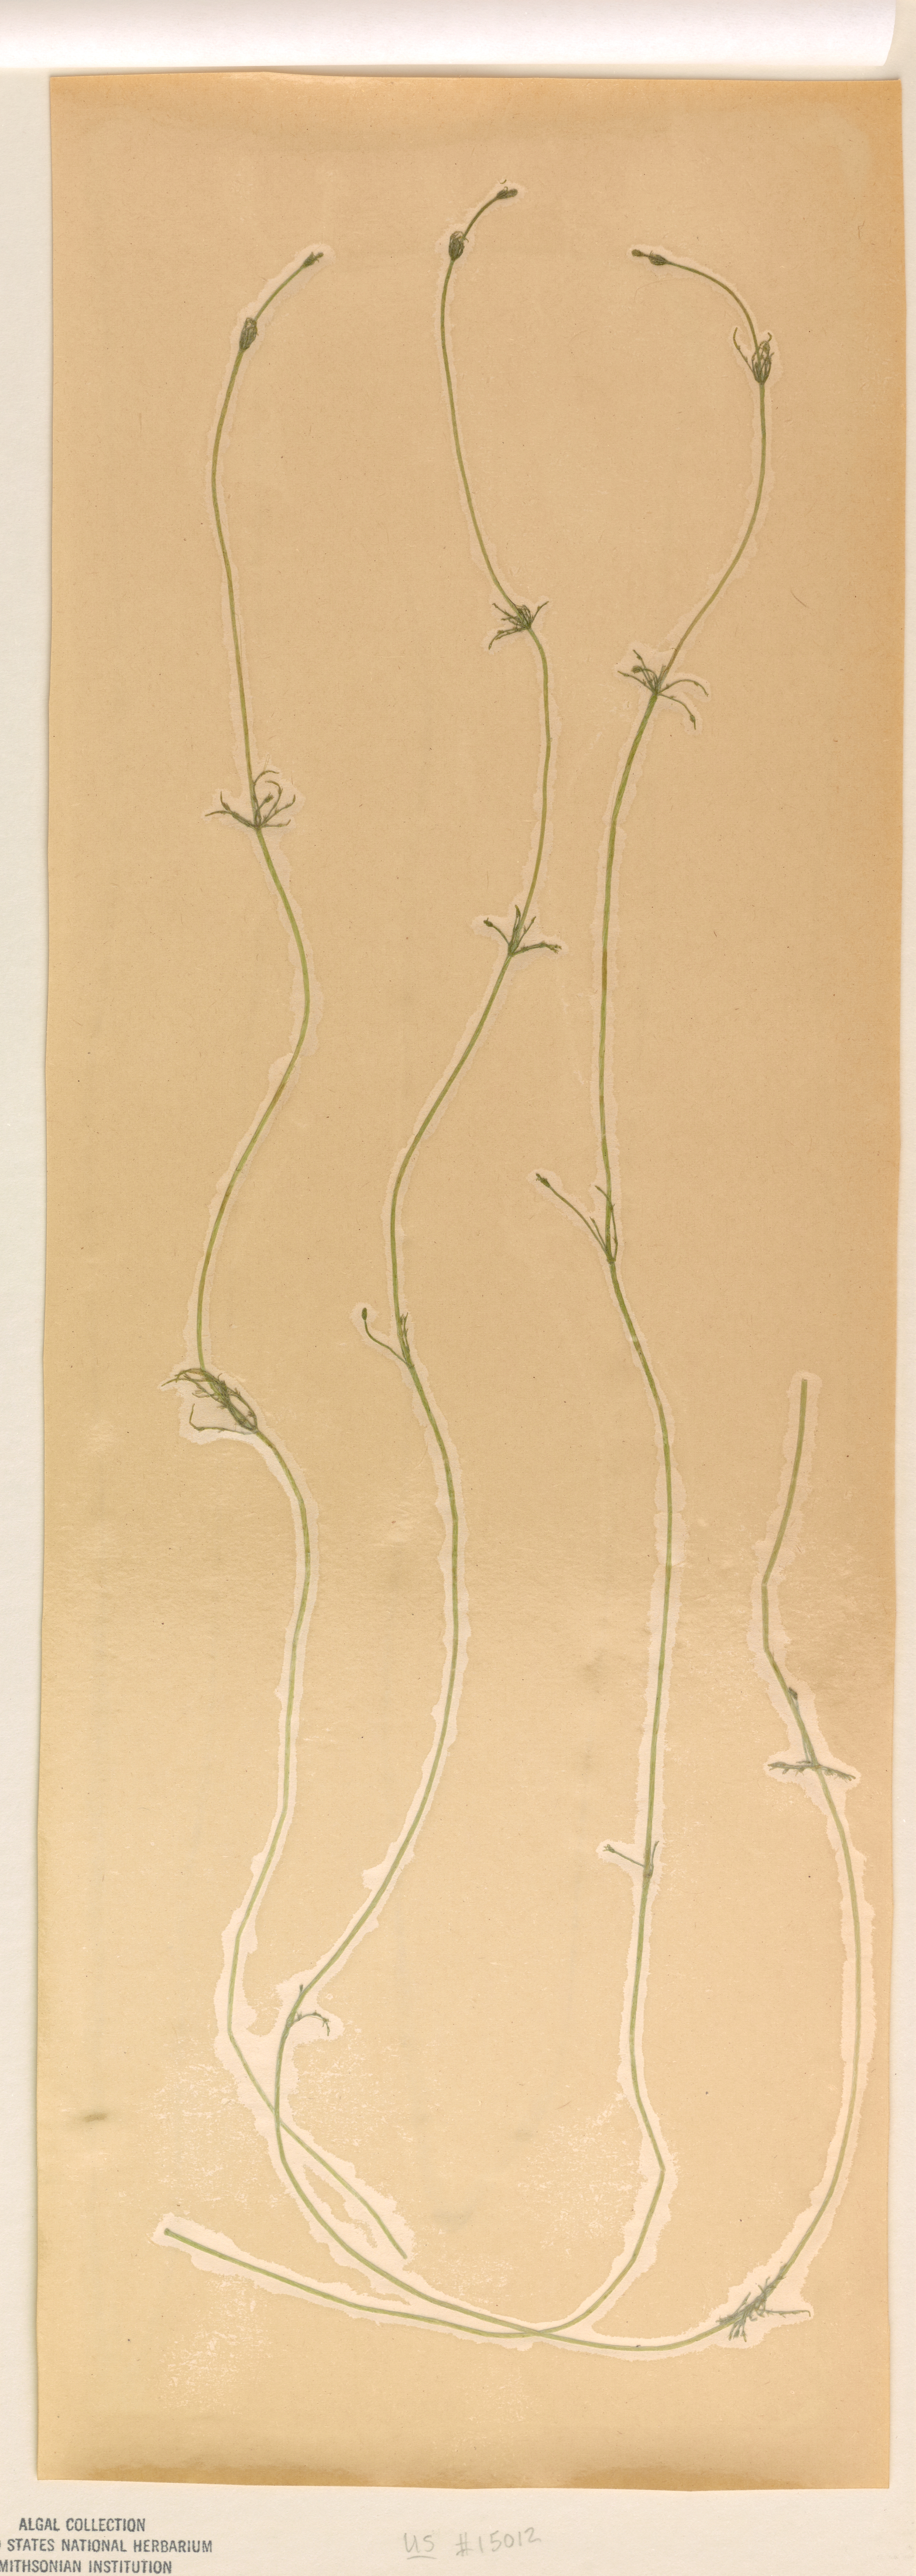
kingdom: Plantae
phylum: Charophyta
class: Charophyceae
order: Charales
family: Characeae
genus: Chara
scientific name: Chara vulgaris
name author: L.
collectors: W. Krause & H. Krause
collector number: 49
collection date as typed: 20 Aug 1980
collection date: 1980-08-20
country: Germany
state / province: Baden-wurttemberg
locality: Kirchberg an der iller, biberach an der riss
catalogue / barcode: US 15012